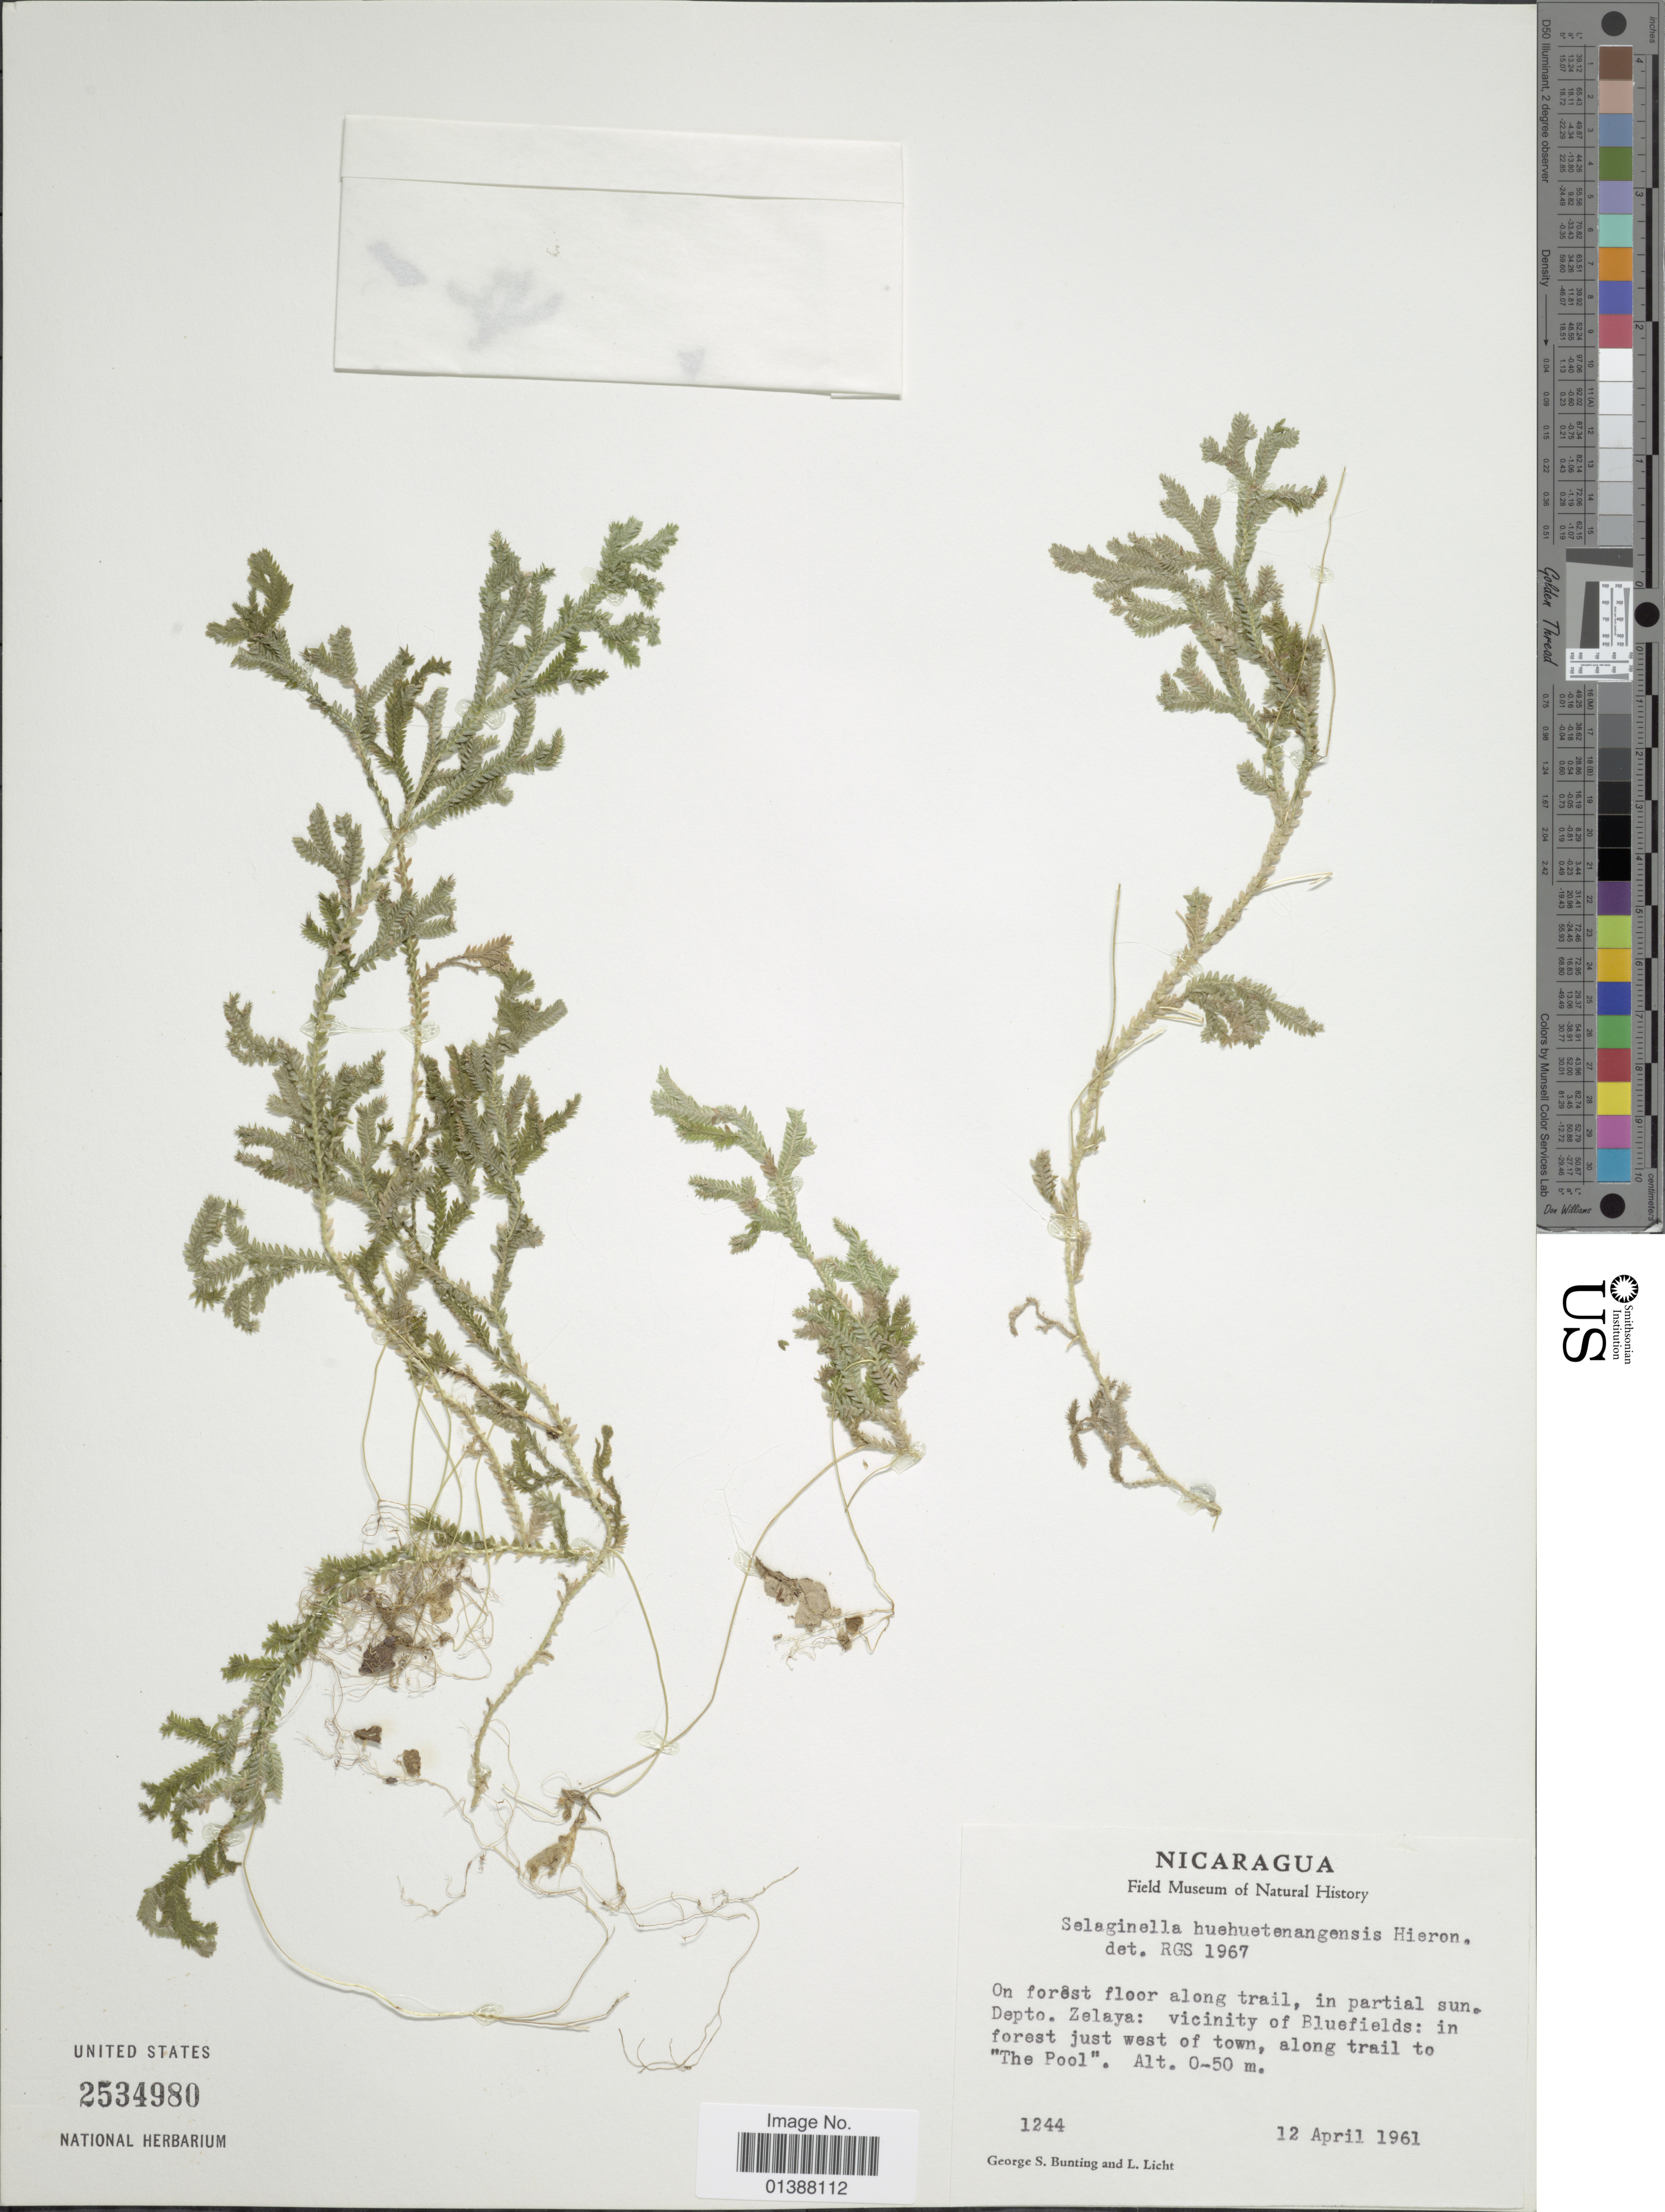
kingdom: Plantae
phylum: Tracheophyta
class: Lycopodiopsida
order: Selaginellales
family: Selaginellaceae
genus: Selaginella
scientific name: Selaginella huehuetenangensis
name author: Hieron.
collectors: G. S. Bunting & L. Licht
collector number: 1244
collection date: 1961-04-12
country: Nicaragua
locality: Depto. Zelaya: vicinity of Bluefields: in forest just west of town, along trail to 'Thie Pool'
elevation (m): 0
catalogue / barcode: US 2534980